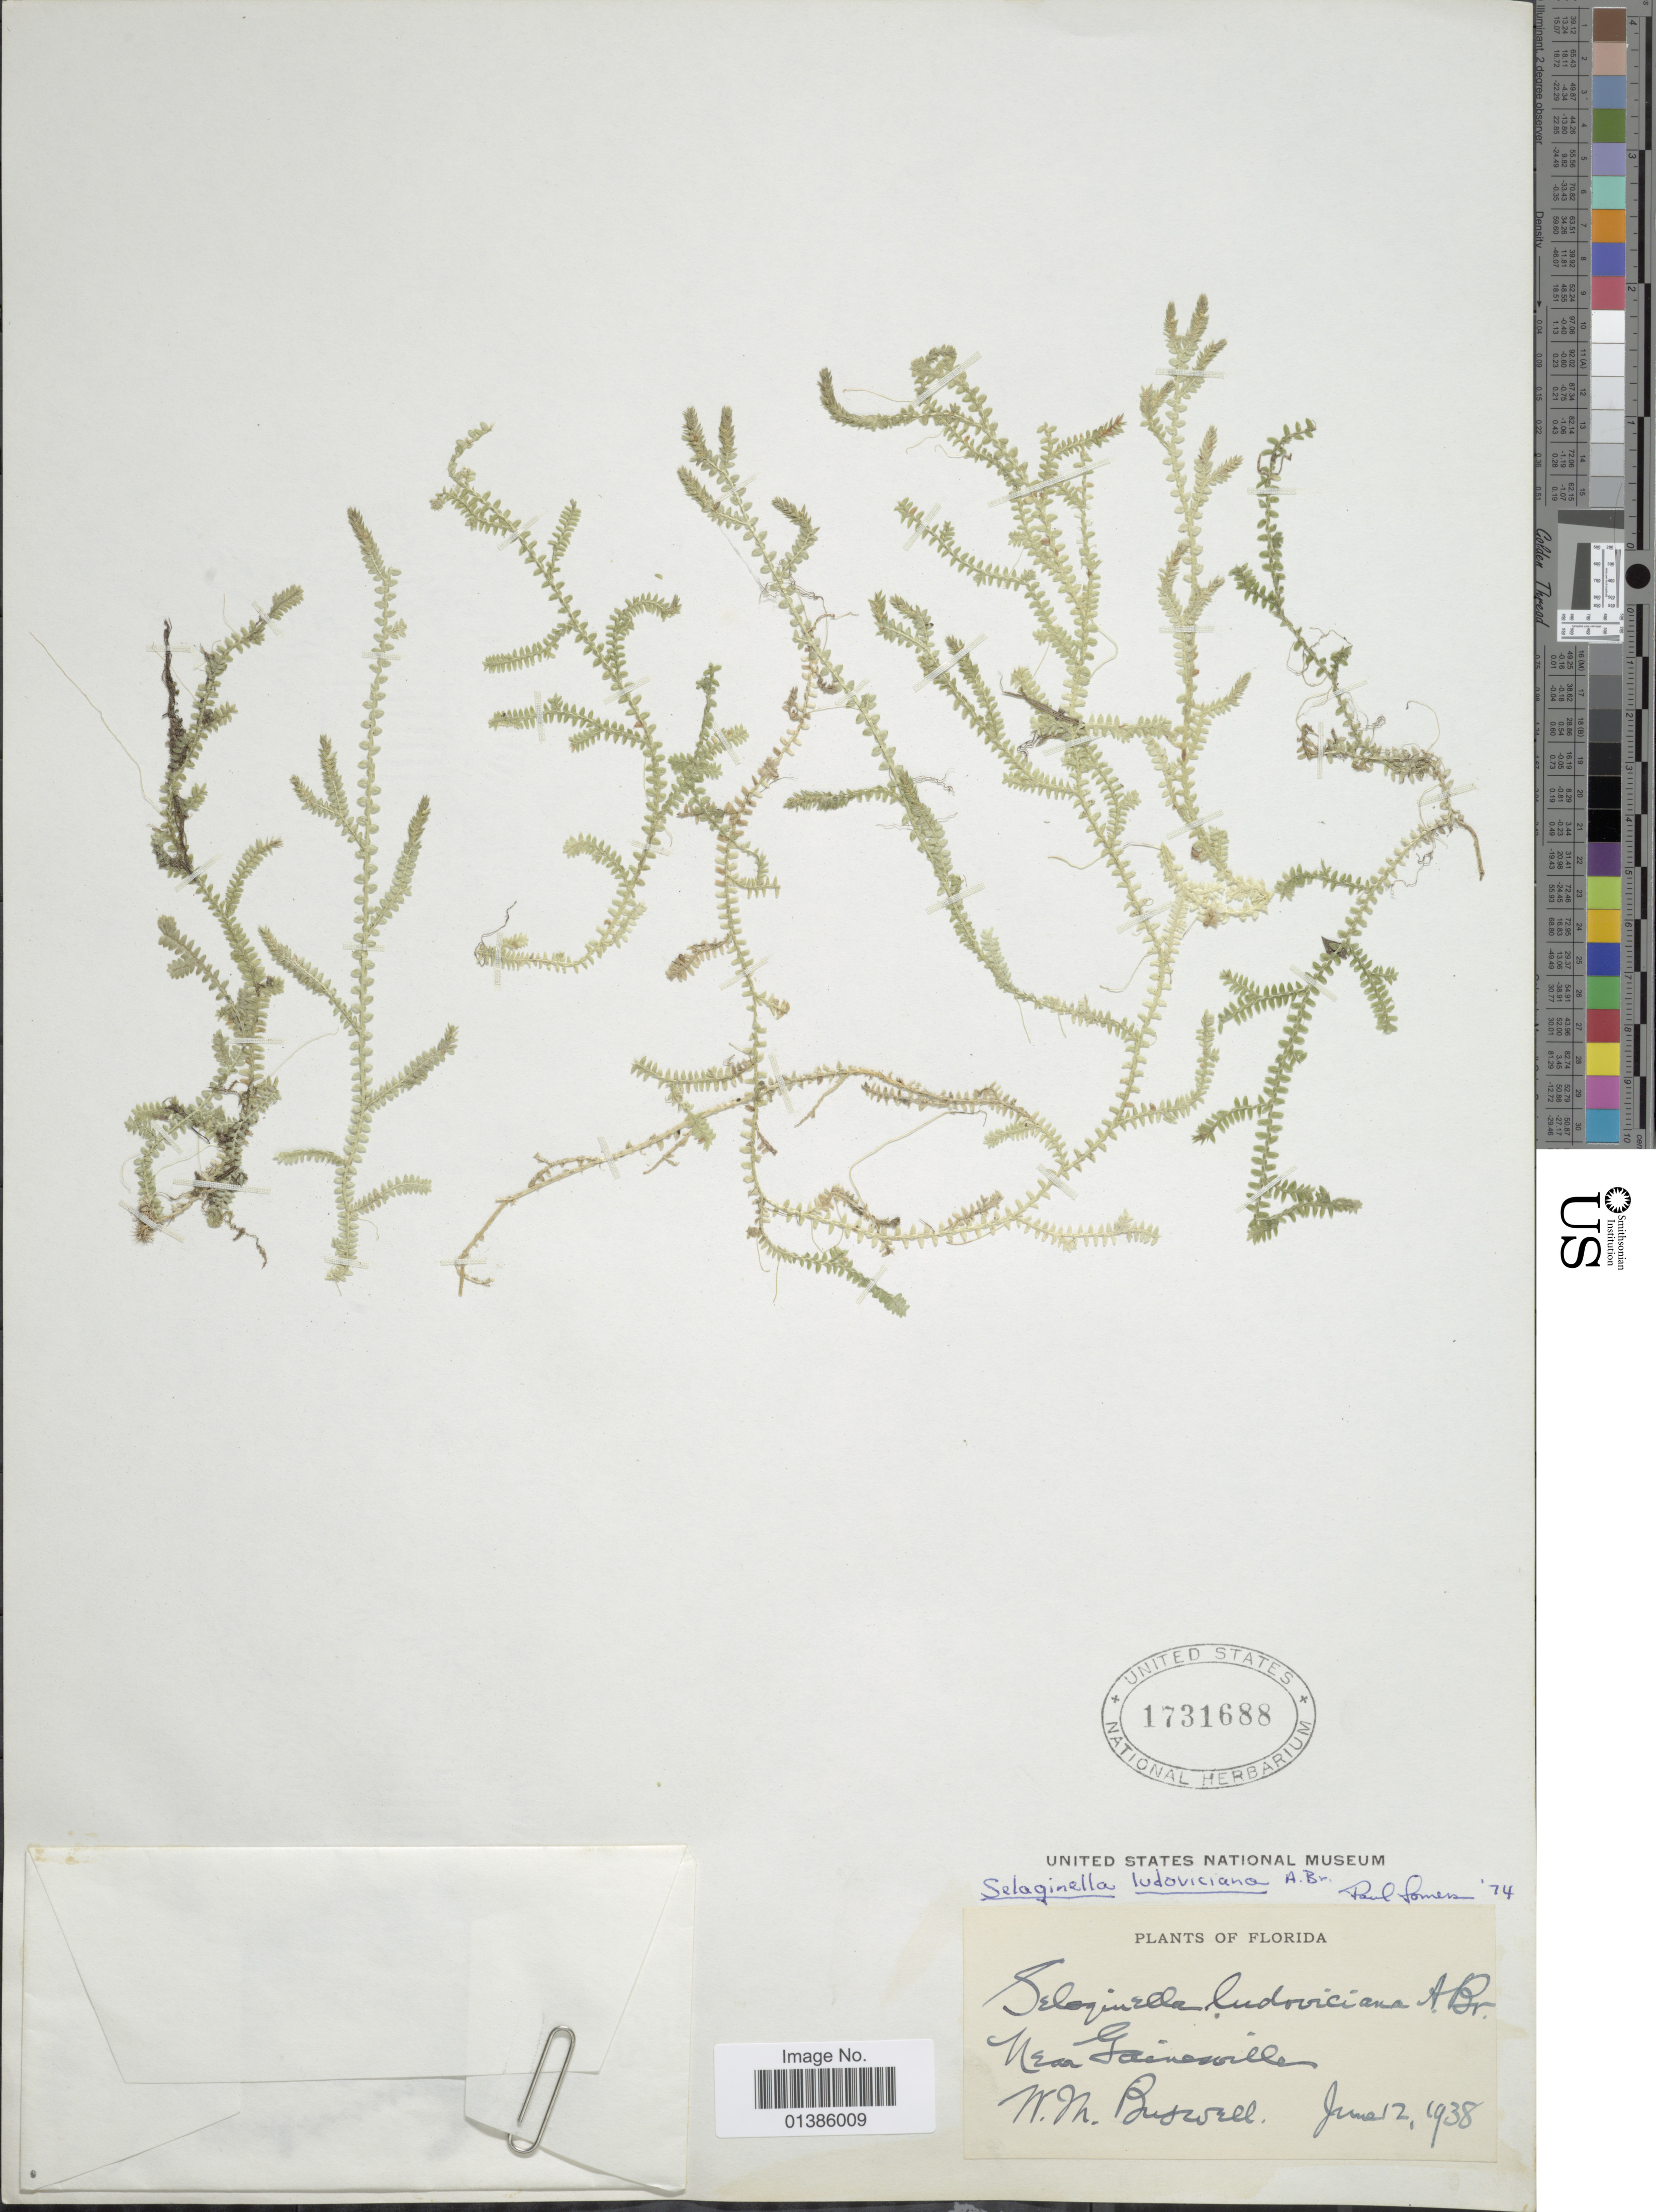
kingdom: Plantae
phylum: Tracheophyta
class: Lycopodiopsida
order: Selaginellales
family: Selaginellaceae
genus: Selaginella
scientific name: Selaginella ludoviciana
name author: A. Braun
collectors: W. Buswell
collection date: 1938-06-12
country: United States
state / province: Florida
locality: Near Gainesville.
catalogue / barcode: US 1731688